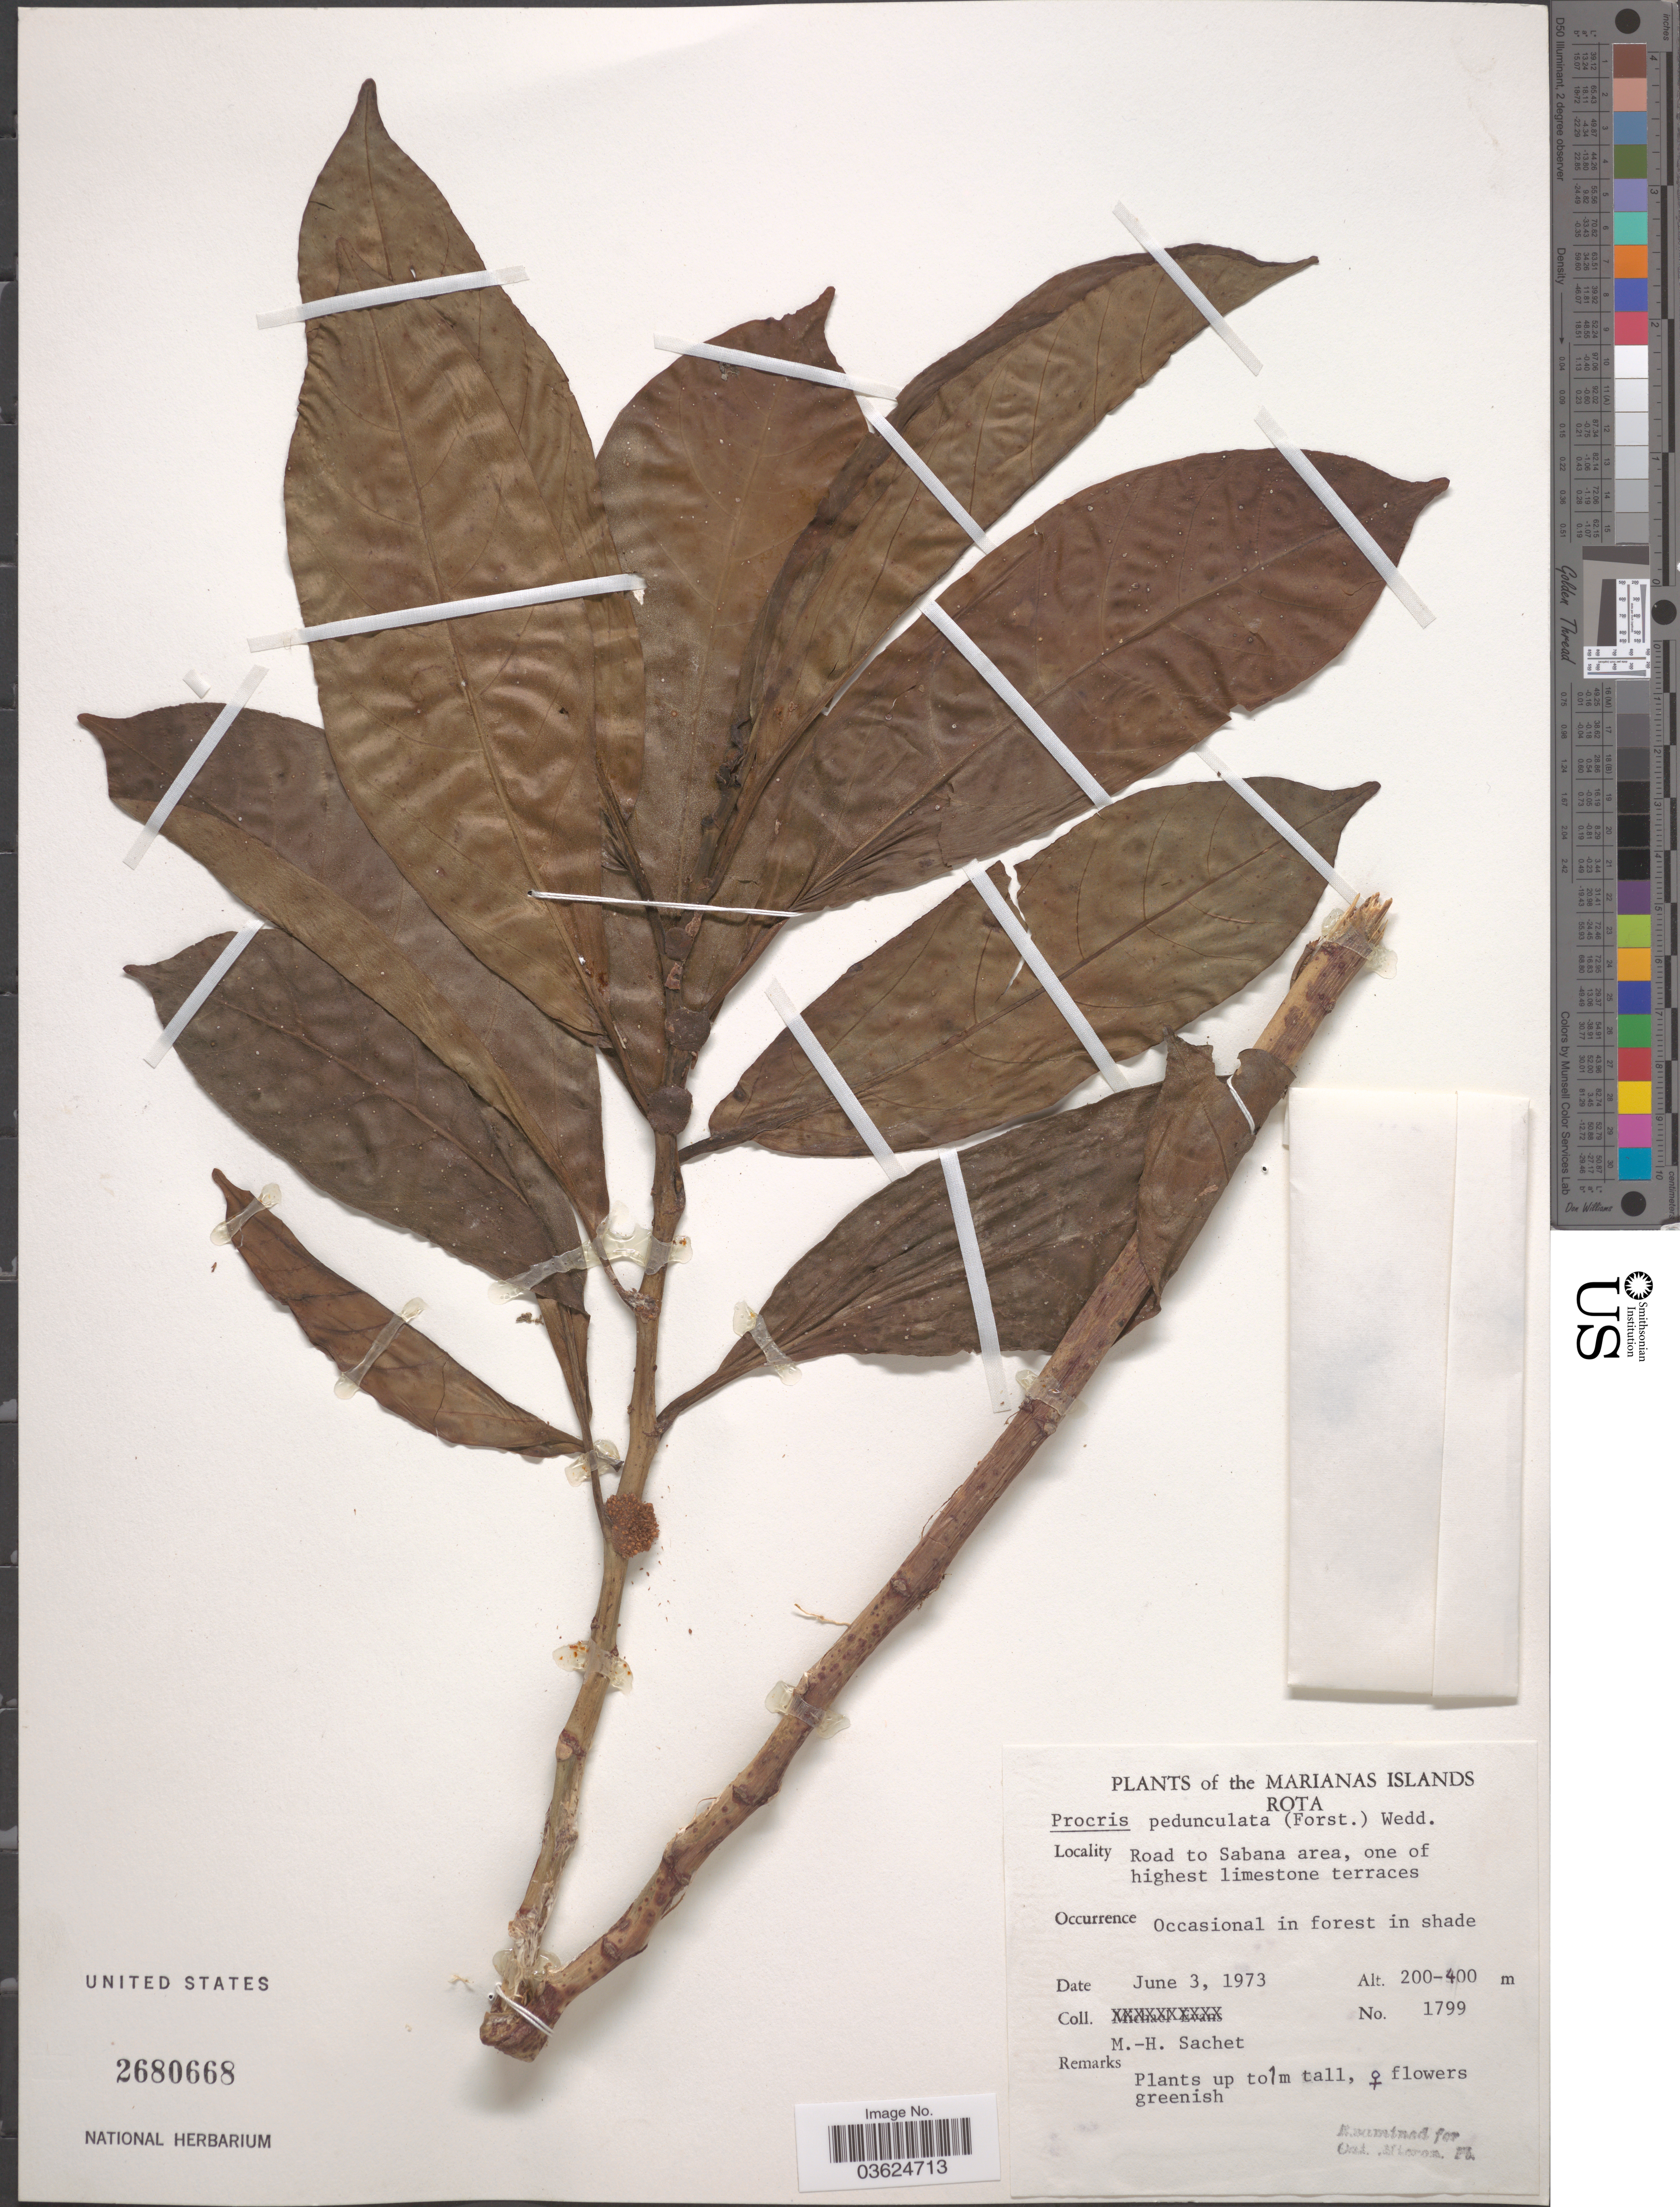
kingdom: Plantae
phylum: Tracheophyta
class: Magnoliopsida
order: Rosales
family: Urticaceae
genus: Procris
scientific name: Procris pedunculata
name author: (J.R. Forst. & G. Forst.) Wedd.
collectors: M.-H. Sachet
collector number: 1799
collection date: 1973-06-03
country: Northern Mariana Islands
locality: The Marianas Islands. Rota. Road to Sabana area, one of highest limestone terraces.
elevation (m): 200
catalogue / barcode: US 2680668